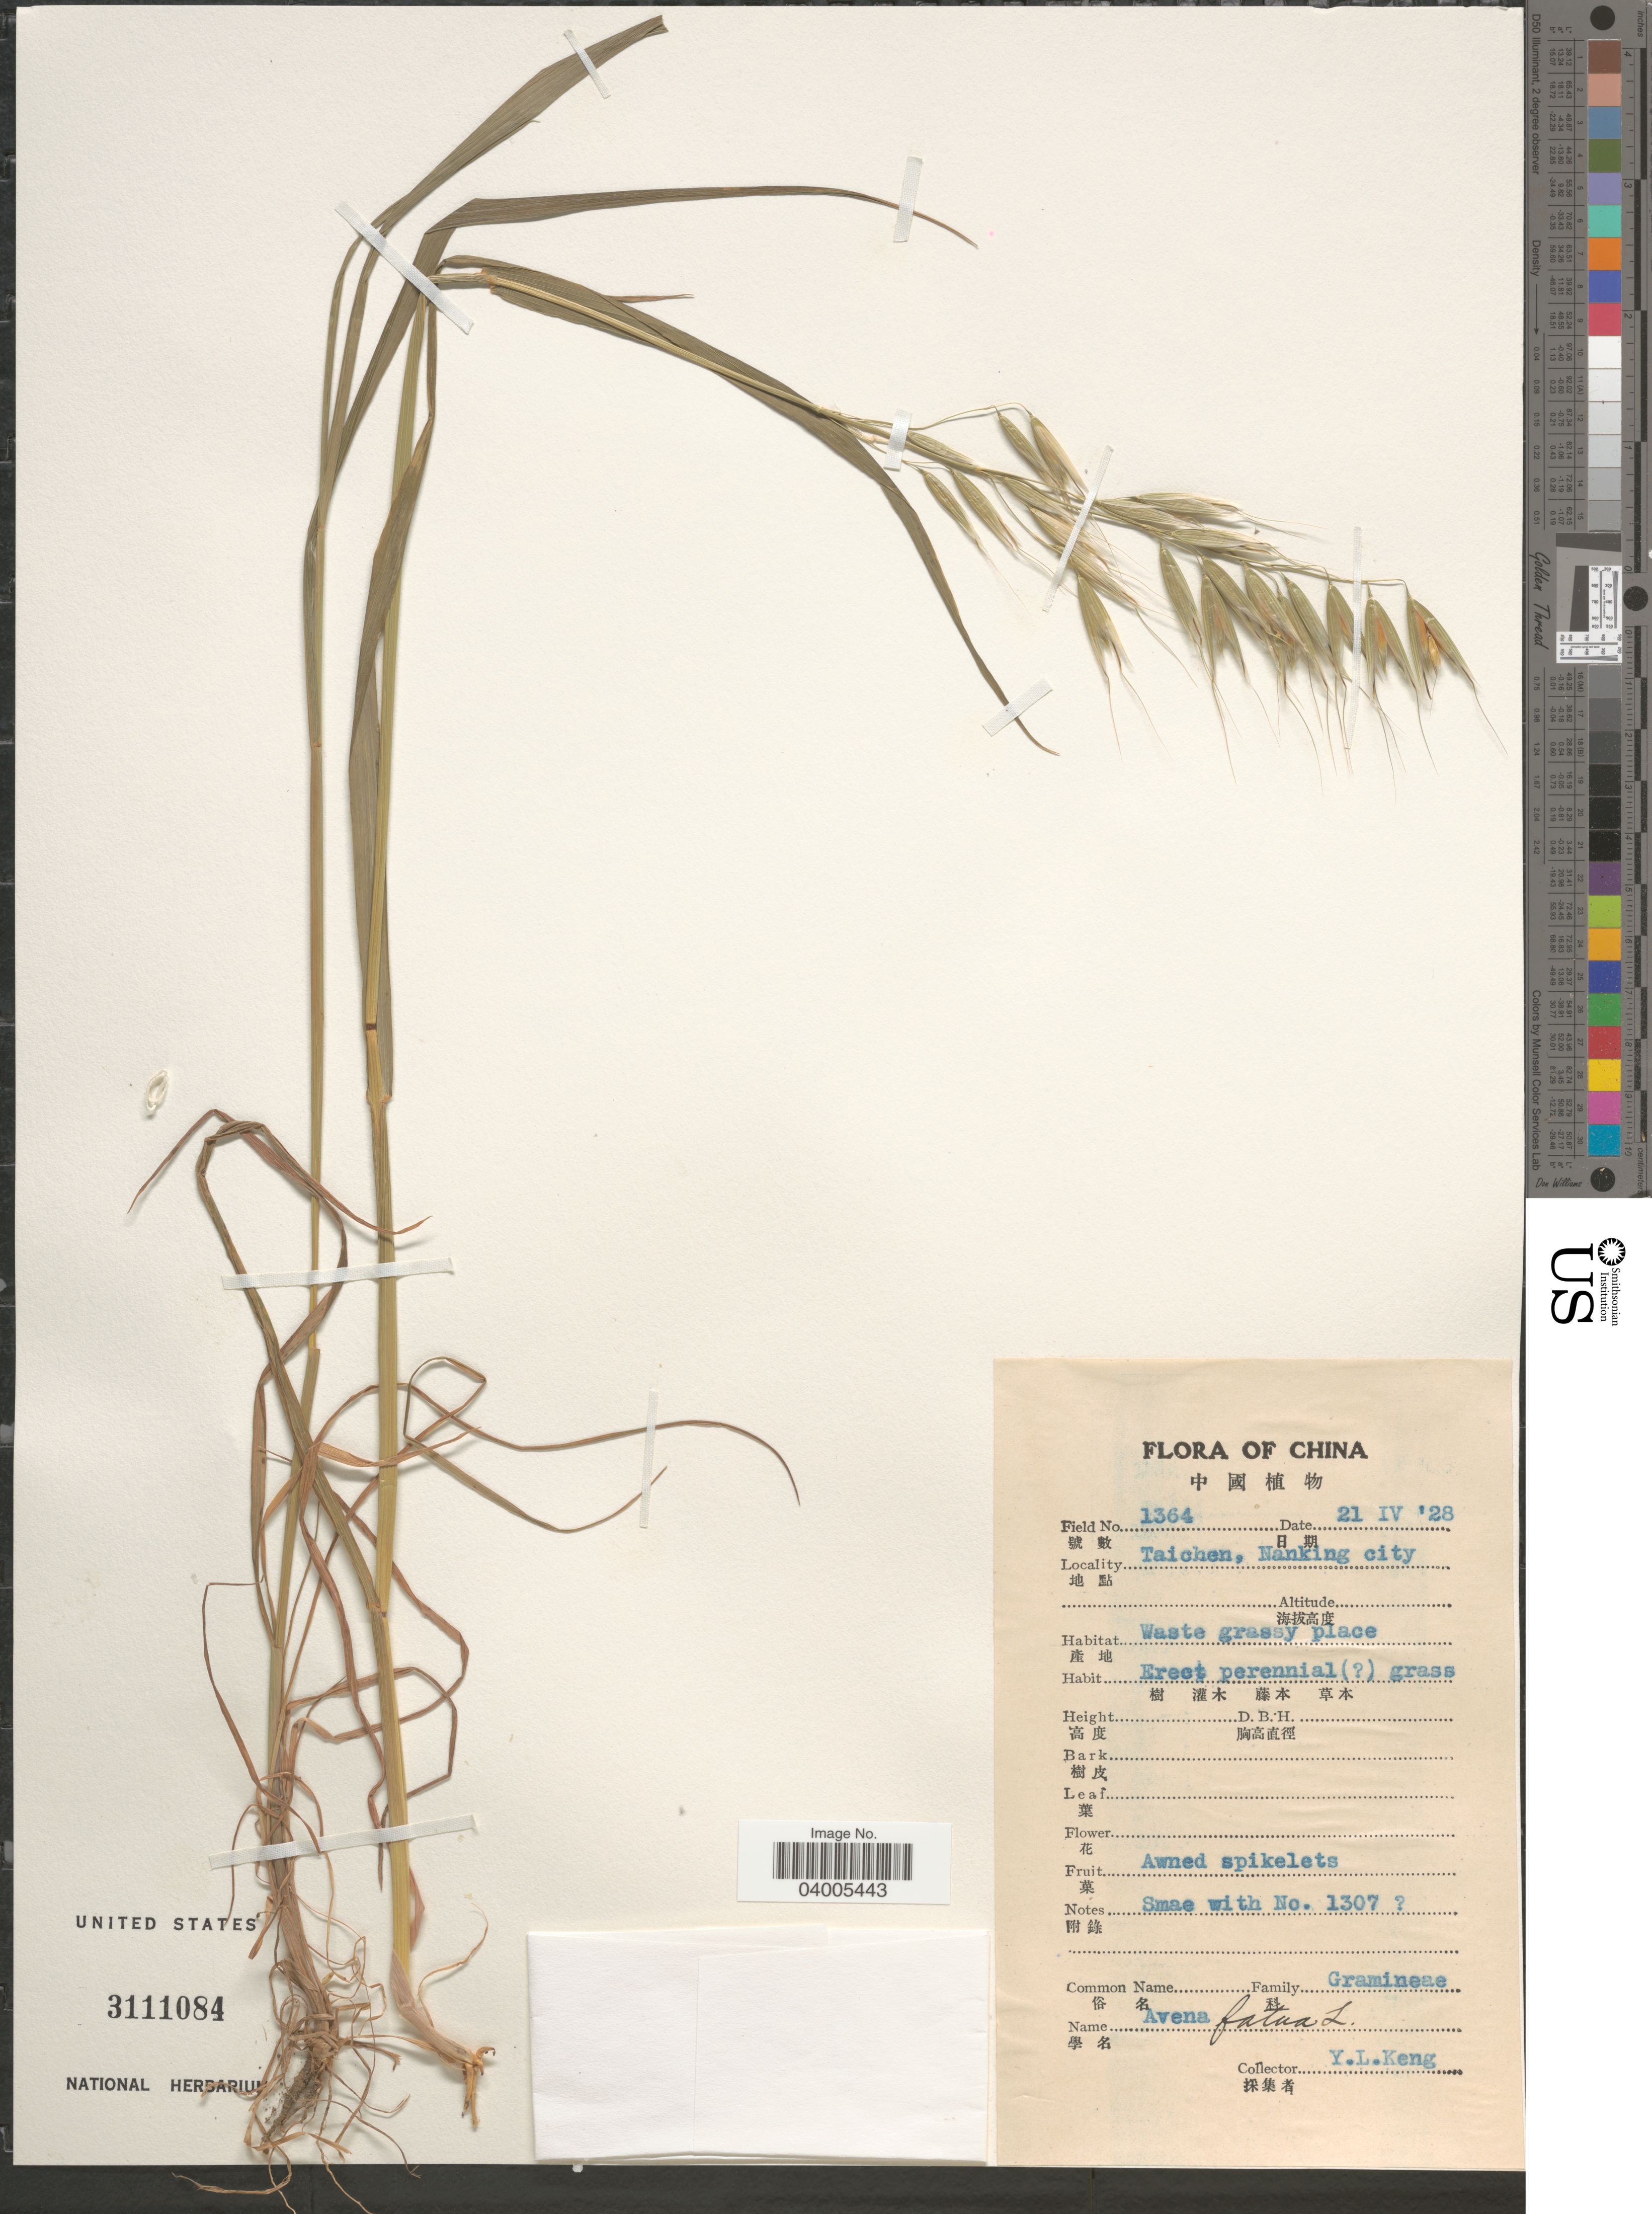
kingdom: Plantae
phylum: Tracheophyta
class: Liliopsida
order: Poales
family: Poaceae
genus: Avena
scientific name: Avena fatua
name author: L.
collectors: Y. L. Keng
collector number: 1364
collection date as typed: Transcribed d/m/y: 21/4/28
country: China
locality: Taichen, Nanking city.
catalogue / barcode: US 3111084